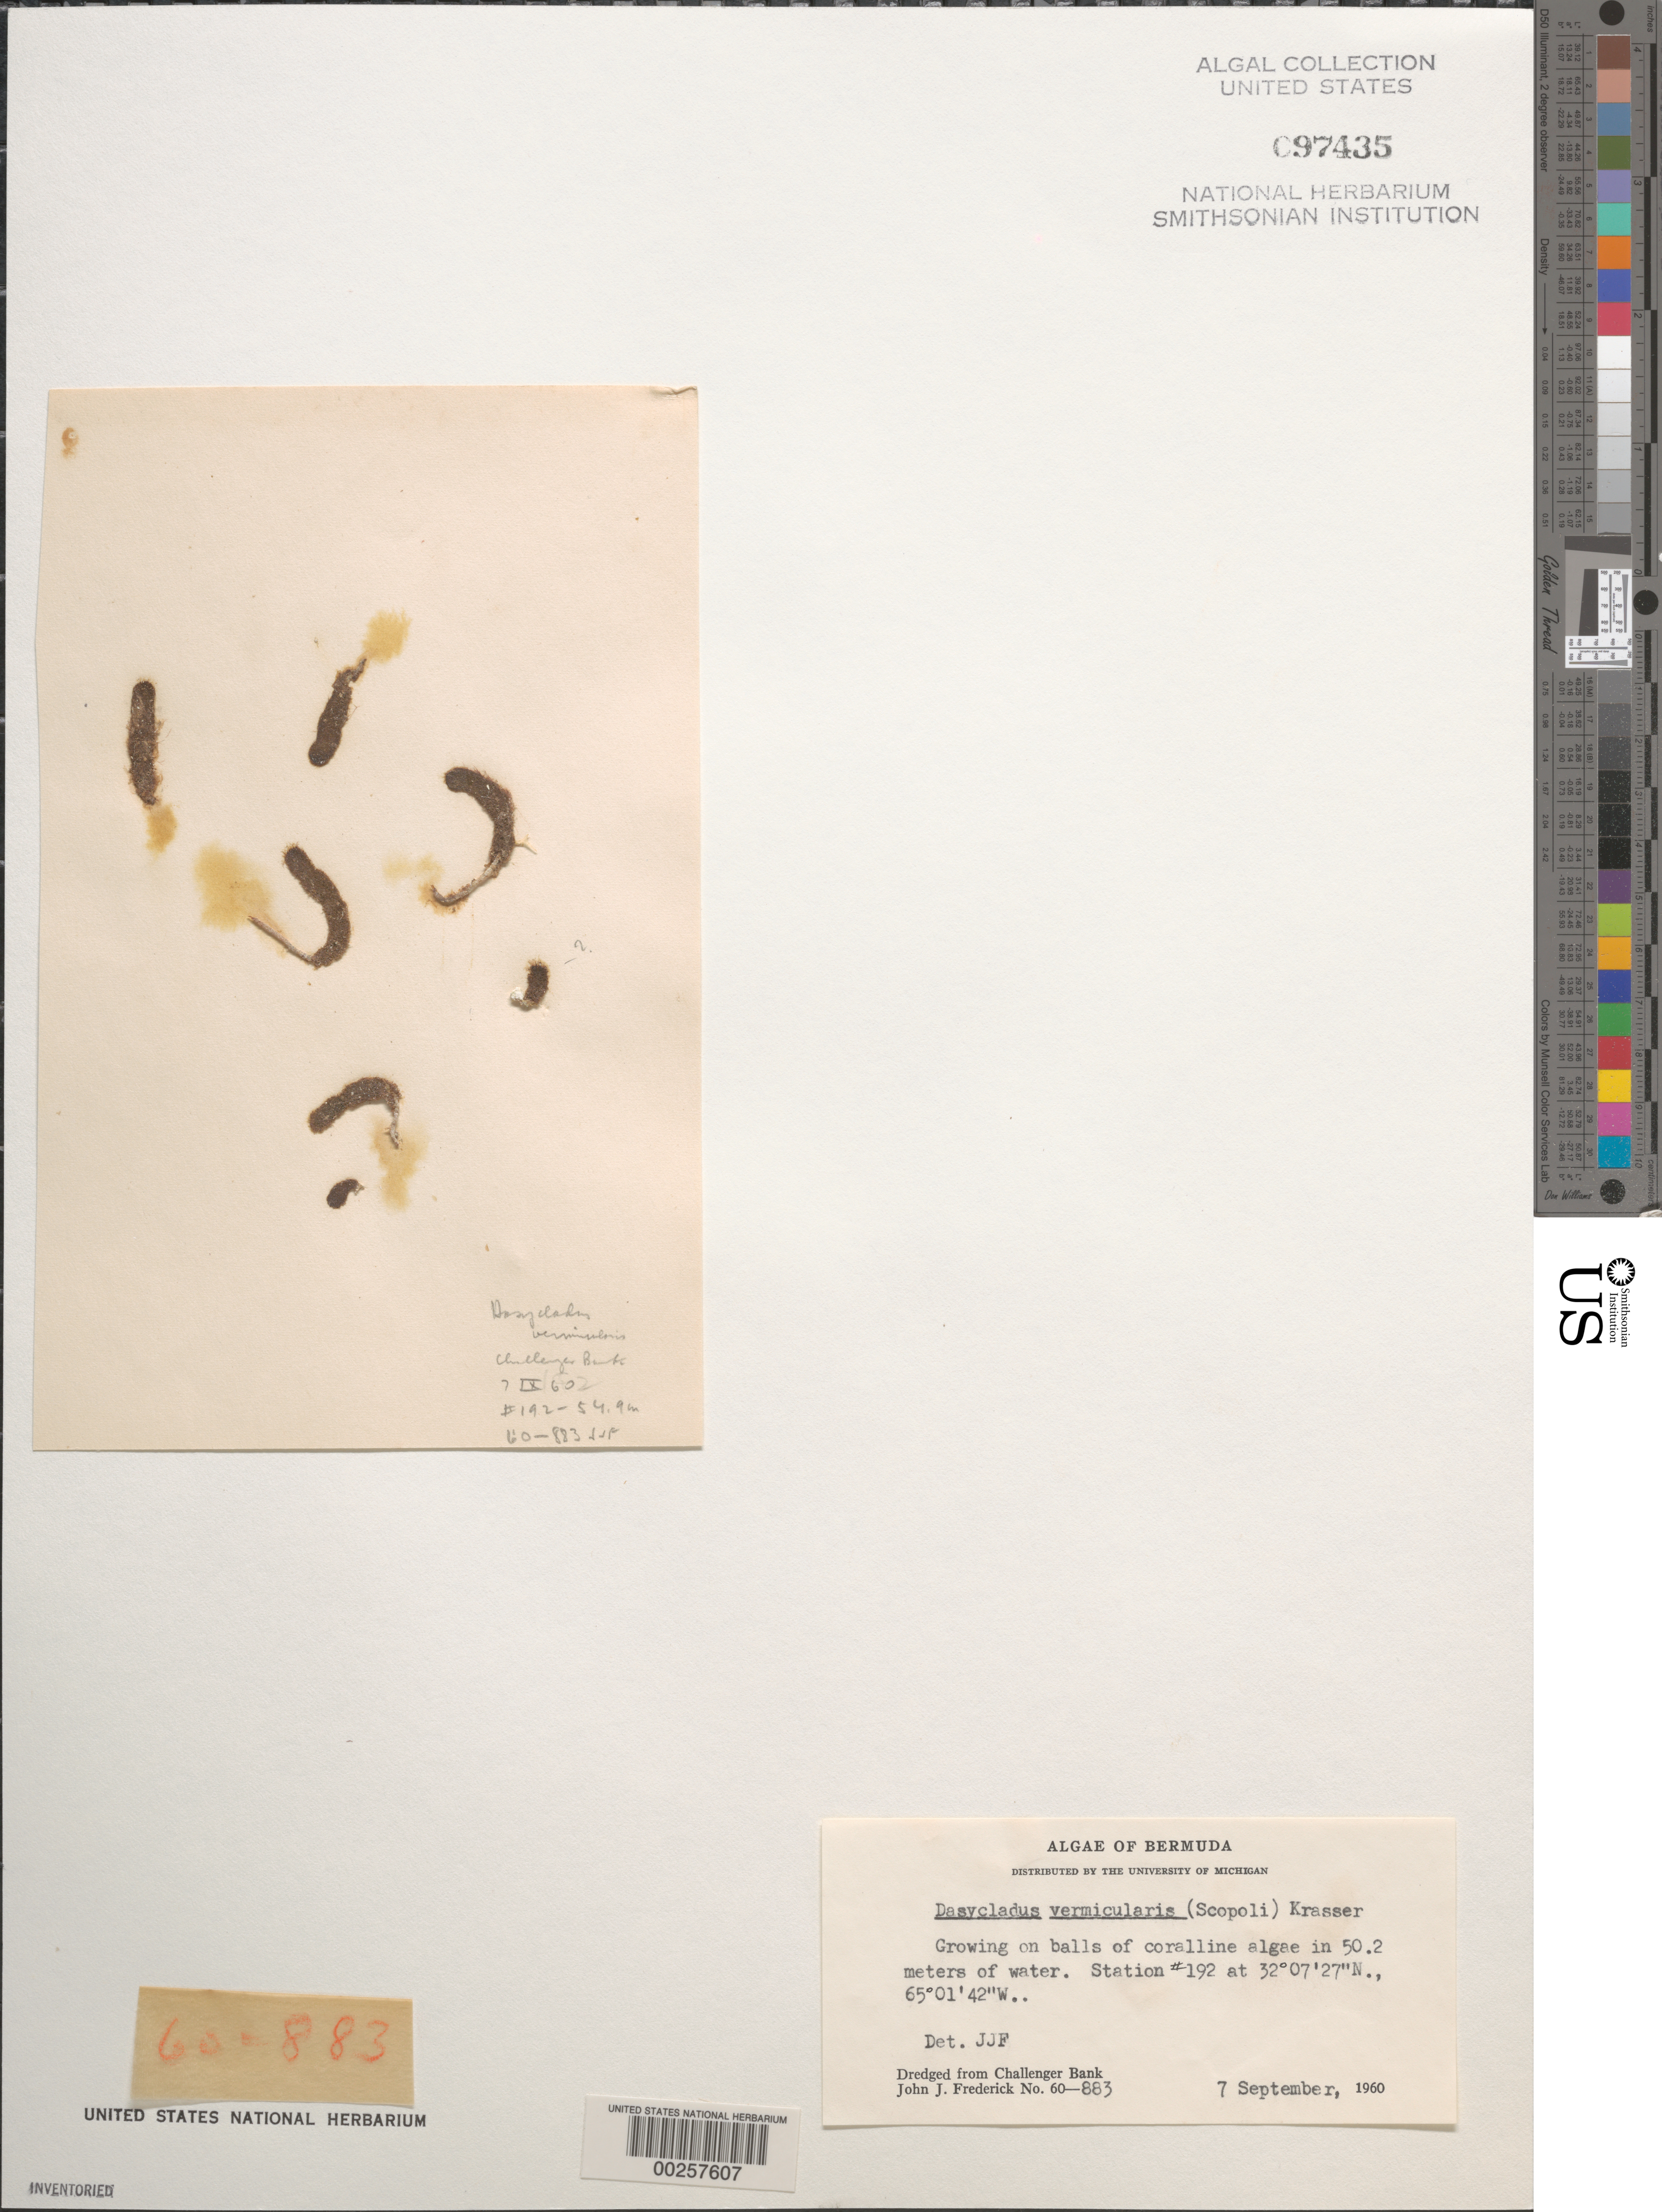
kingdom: Plantae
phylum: Chlorophyta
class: Ulvophyceae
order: Dasycladales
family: Dasycladaceae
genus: Dasycladus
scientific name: Dasycladus vermicularis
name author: (Scop.) Krasser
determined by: Frederick, J. J.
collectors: J. Frederick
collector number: JJF 60-883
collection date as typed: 07 Sep 1960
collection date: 1960-09-07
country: Bermuda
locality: Challenger Bank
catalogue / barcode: US 97435